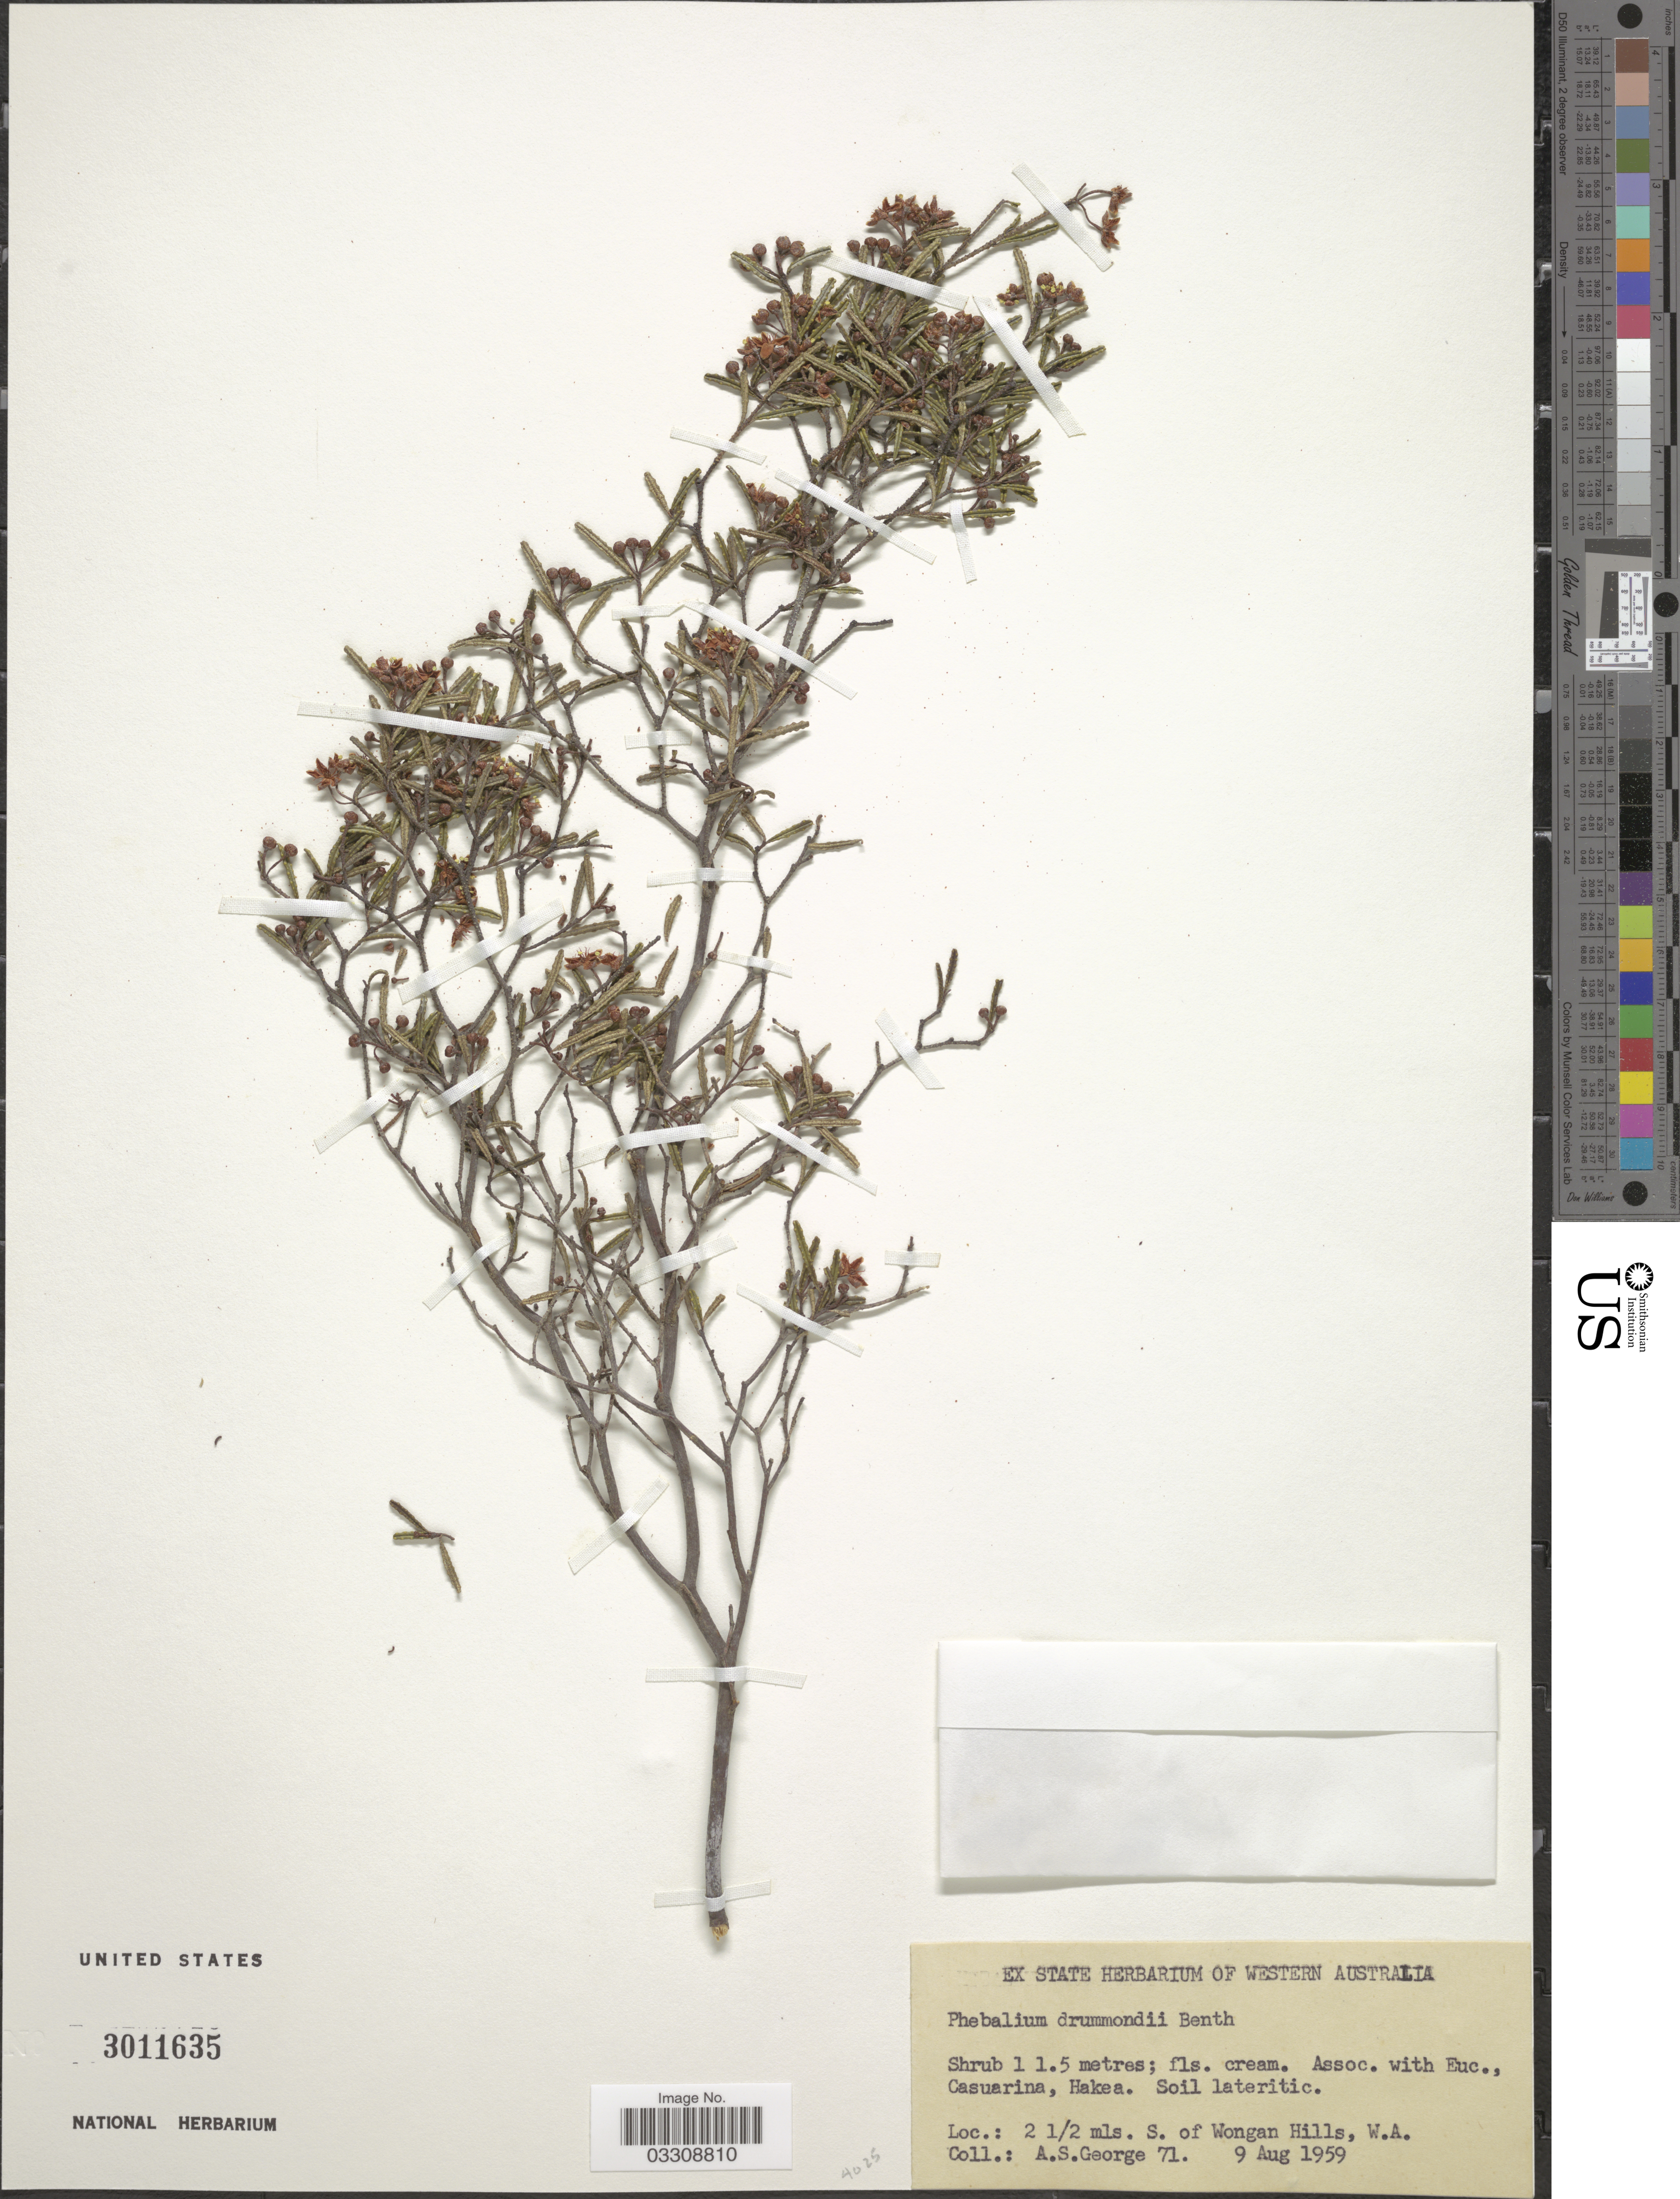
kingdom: Plantae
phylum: Tracheophyta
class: Magnoliopsida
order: Sapindales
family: Rutaceae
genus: Phebalium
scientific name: Phebalium drummondii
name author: Benth.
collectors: A. S. George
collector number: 71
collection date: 1959-08-09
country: Australia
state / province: Western Australia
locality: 2½ mls. S. of Wongan Hills.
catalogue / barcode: US 3011635